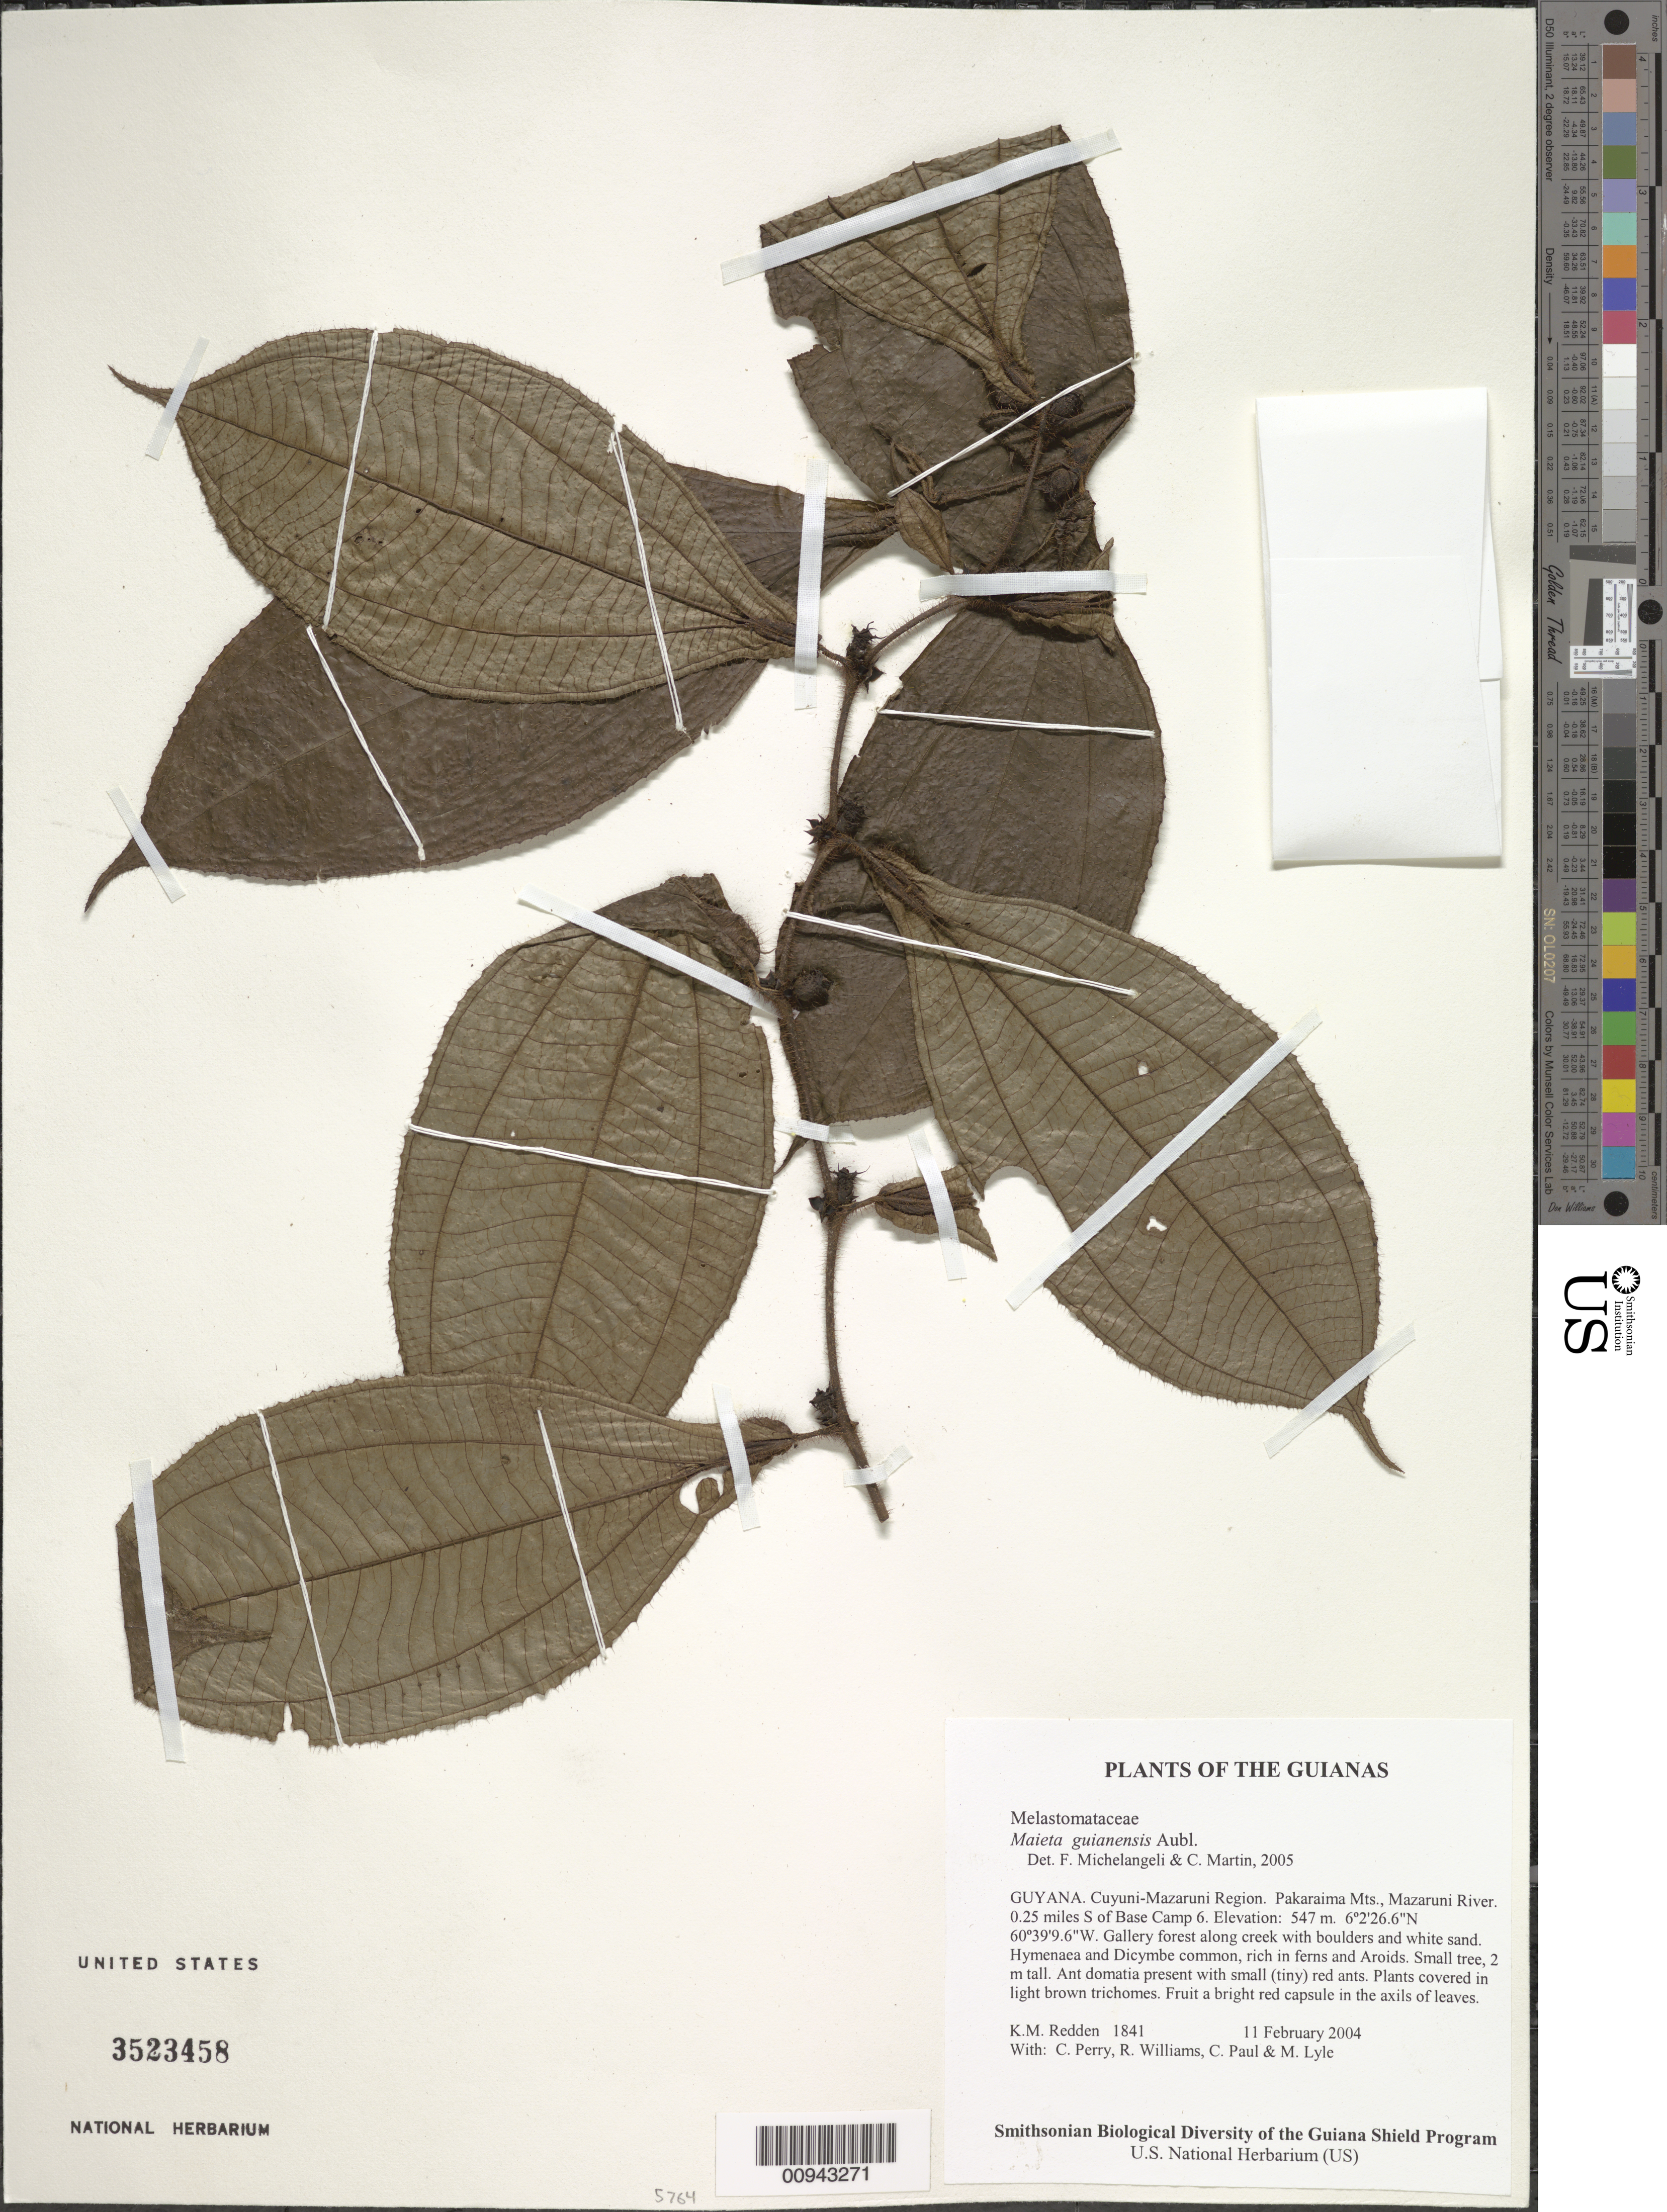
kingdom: Plantae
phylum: Tracheophyta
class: Magnoliopsida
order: Myrtales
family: Melastomataceae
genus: Maieta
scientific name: Maieta guianensis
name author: Aubl.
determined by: Michelangeli, F. A.; Martin, C.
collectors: K. M. Redden, C. Perry, R. Williams, C. Paul & M. Lyle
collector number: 1841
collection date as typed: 11 February 2004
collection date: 2004-02-11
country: Guyana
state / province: Cuyuni-Mazaruni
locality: Pakaraima Mts., Mazaruni River. 0.25 miles S of Base Camp 6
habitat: Gallery forest along creek with boulders and white sand. Hymenaea and Dicymbe common, rich in ferns and aroids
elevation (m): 547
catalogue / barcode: US 3523458